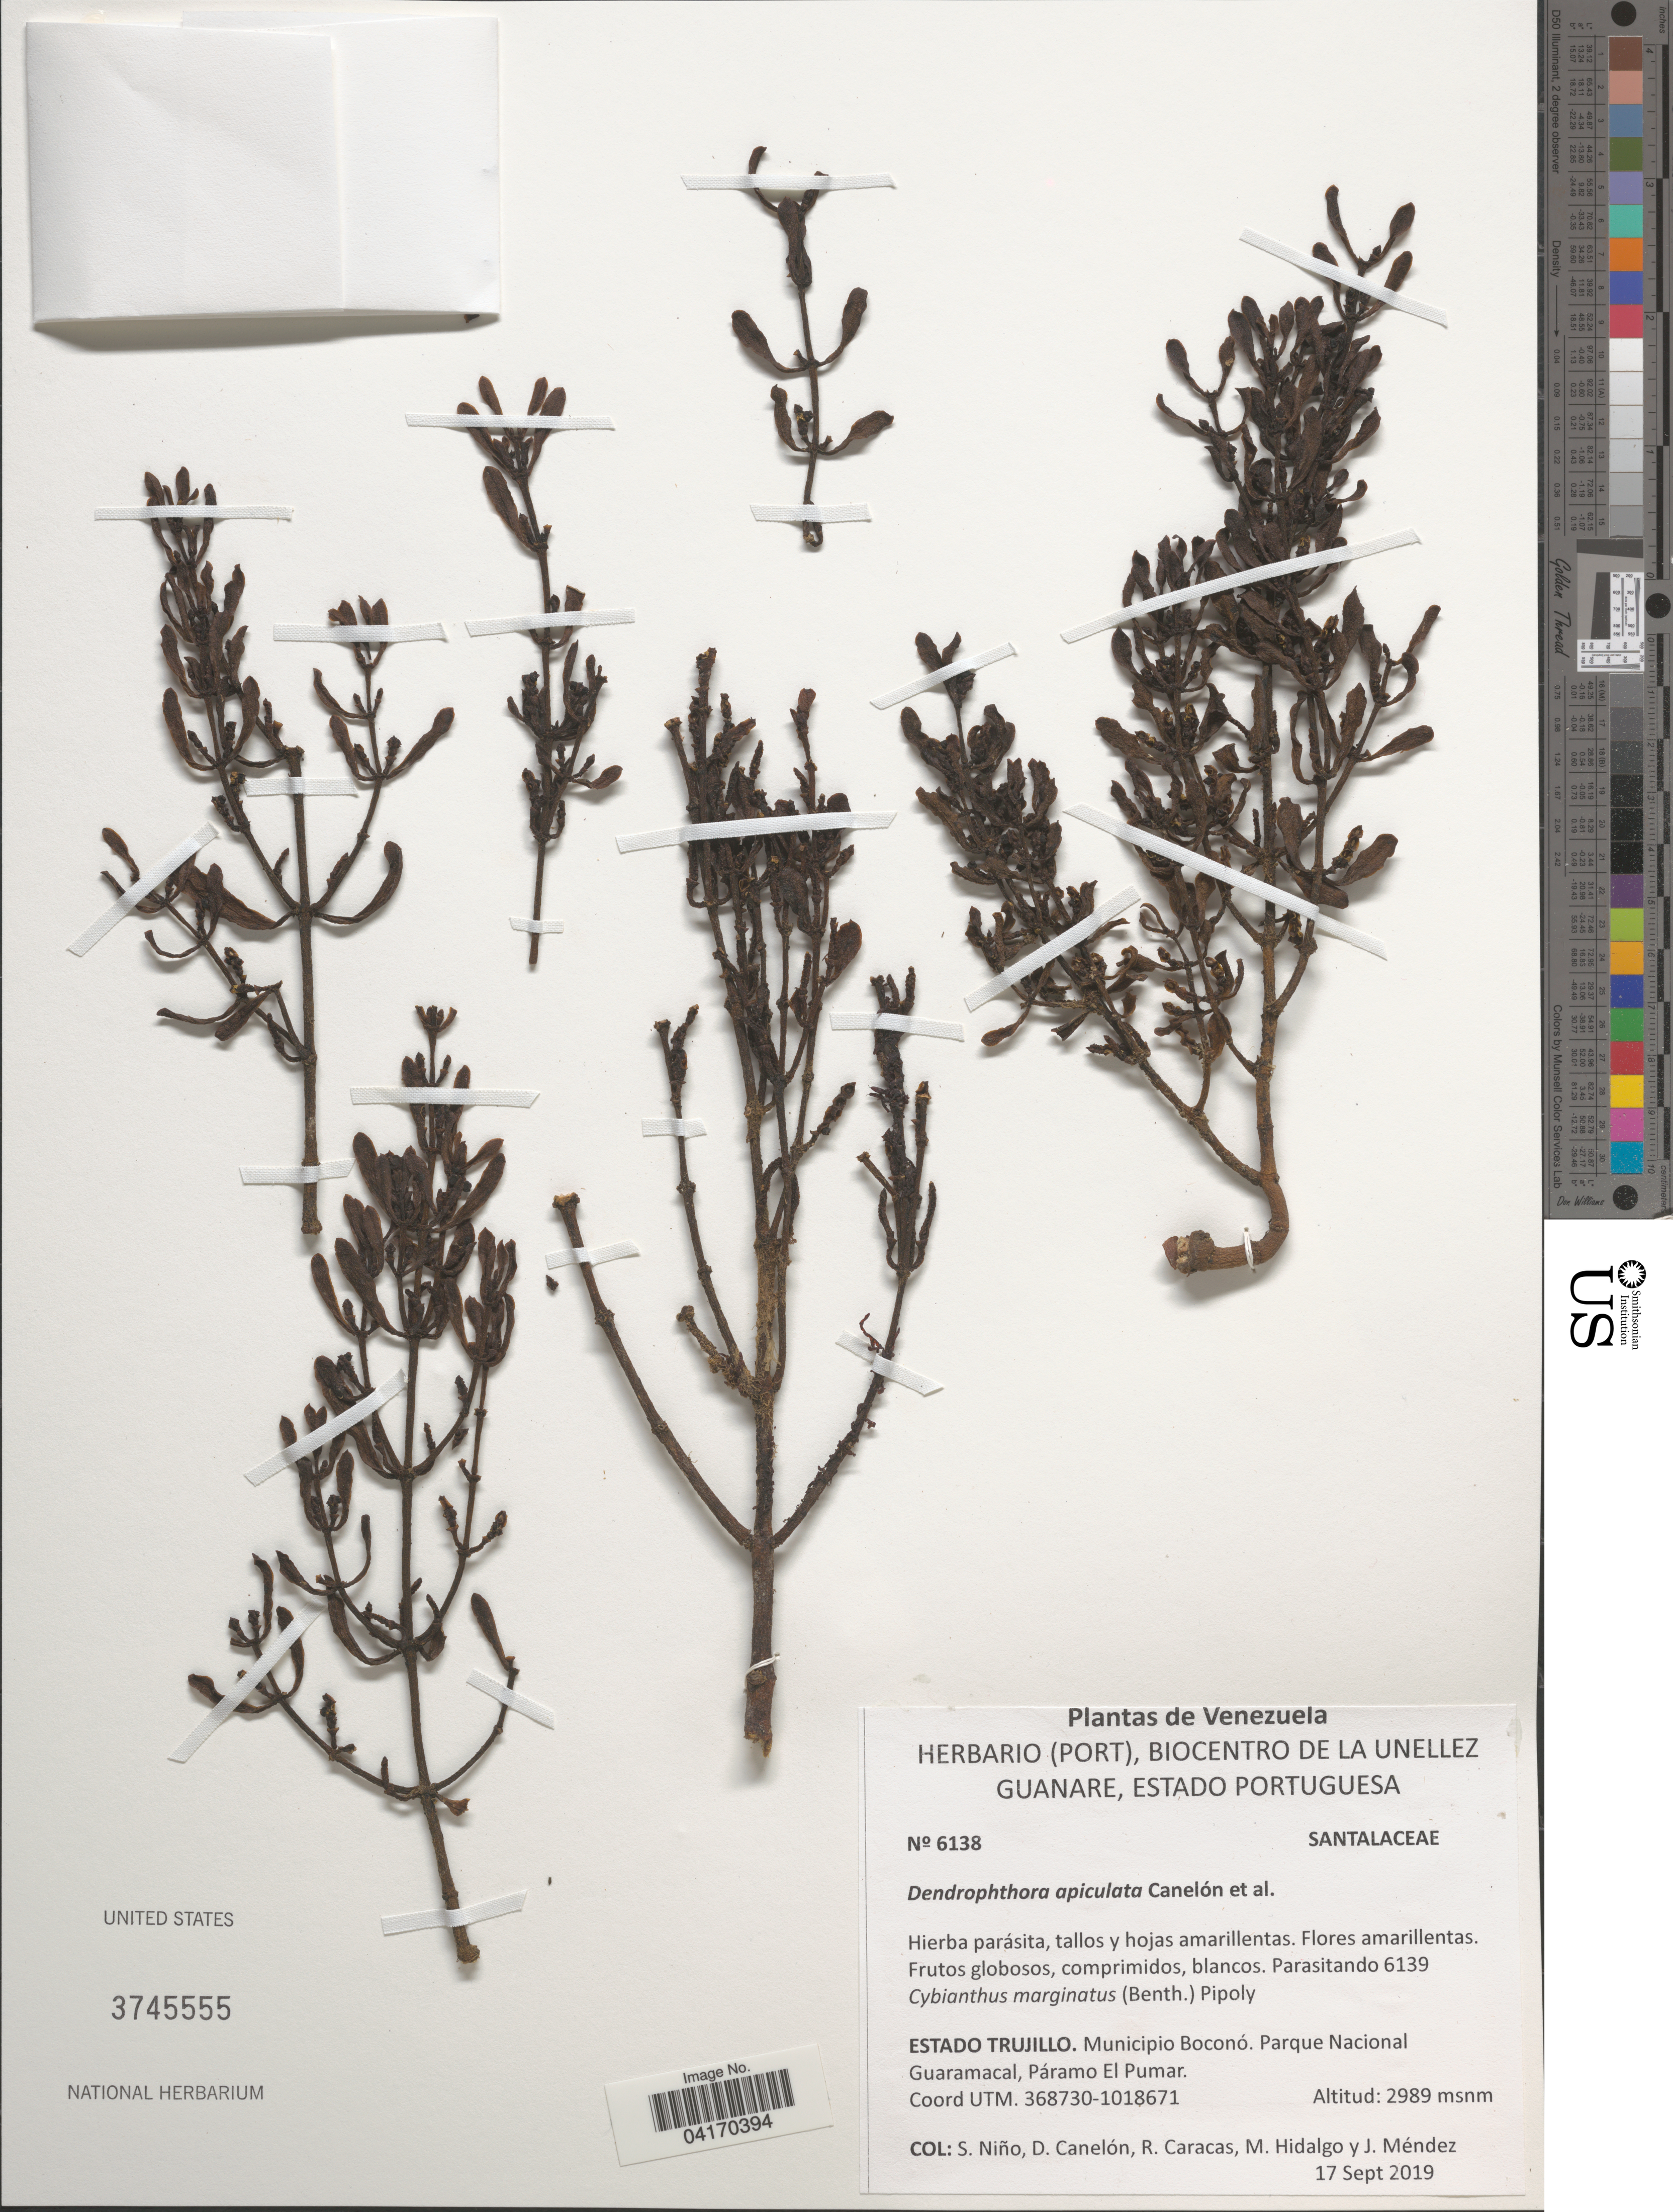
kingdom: Plantae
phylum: Tracheophyta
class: Magnoliopsida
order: Santalales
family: Viscaceae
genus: Dendrophthora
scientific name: Dendrophthora apiculata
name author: Canelón et al.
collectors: S. M. Niño, D. Canelón, R. Caracas, M. Hidalgo & J. Mendez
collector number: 6138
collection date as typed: Transcribed d/m/y: 17/9/2019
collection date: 2019-09-17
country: Venezuela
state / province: Trujillo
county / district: Boconó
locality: Parque Nacional Guaramacal, Páramo El Pumar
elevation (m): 2989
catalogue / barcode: US 3745555